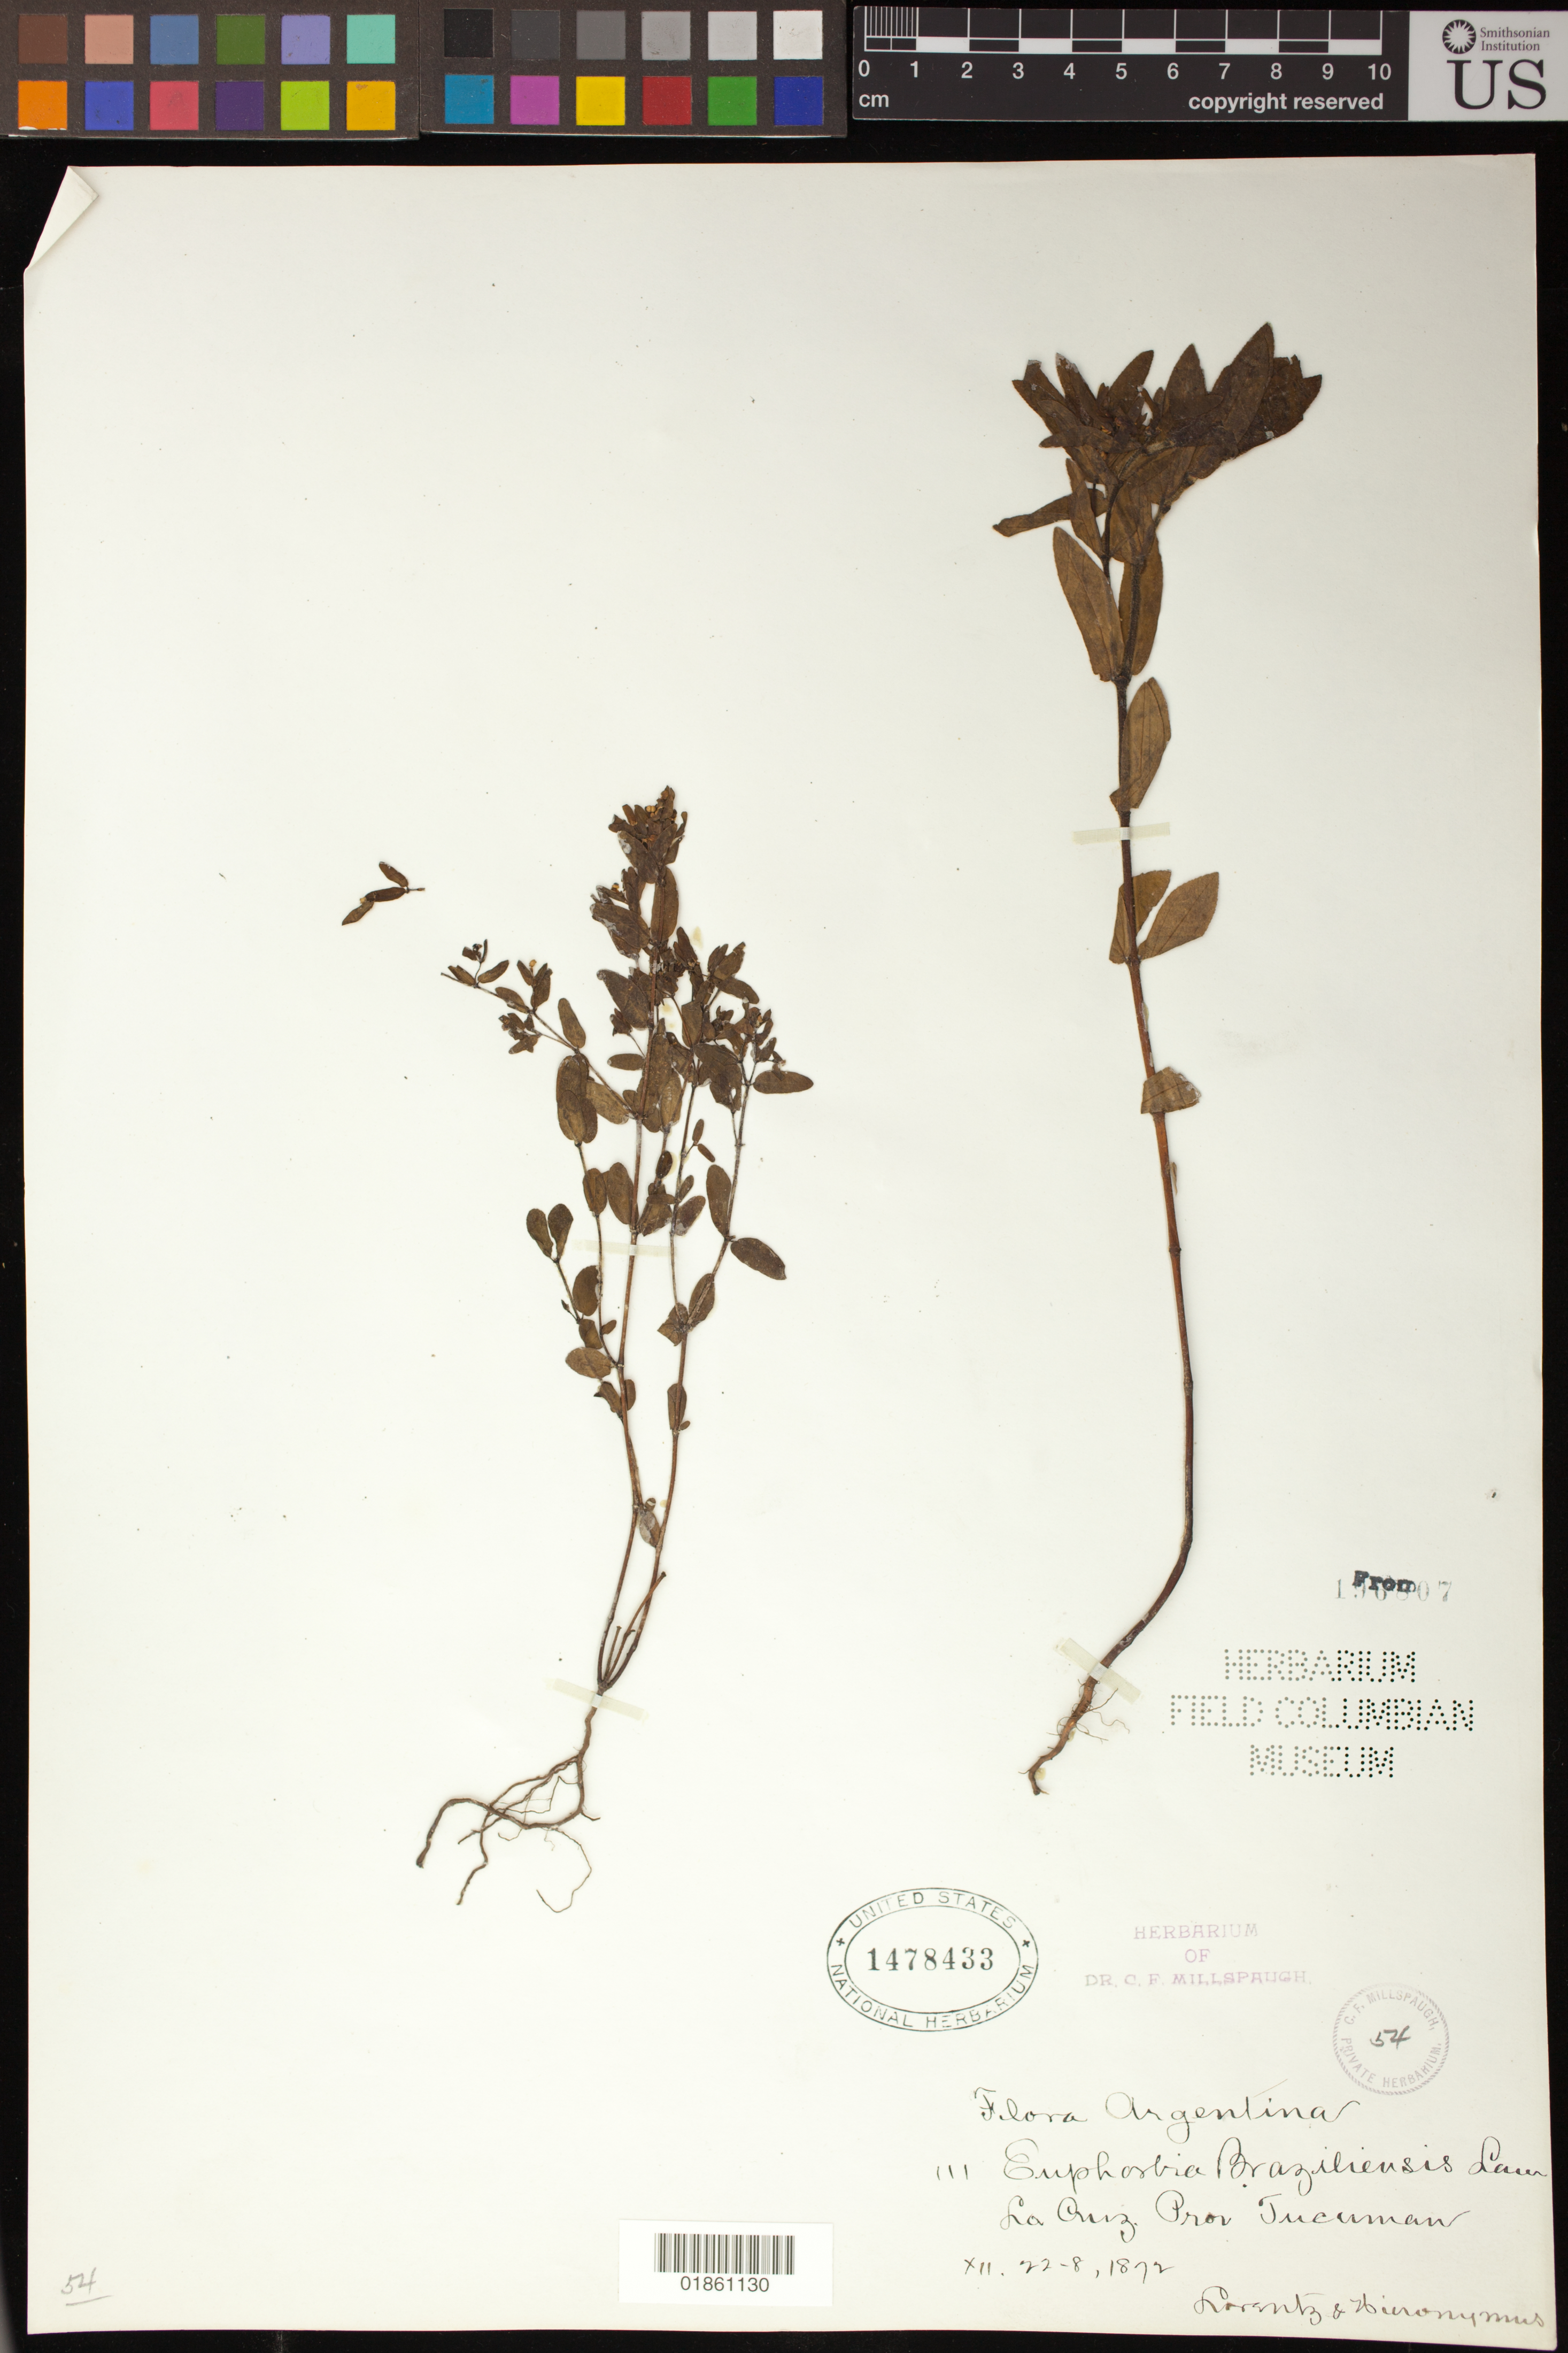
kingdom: Plantae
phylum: Tracheophyta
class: Magnoliopsida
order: Malpighiales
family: Euphorbiaceae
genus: Euphorbia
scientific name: Euphorbia hyssopifolia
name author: L.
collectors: -. Lorentz & -. Hieronymus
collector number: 111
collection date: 1872-08-22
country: Argentina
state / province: Tucuman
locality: La Cruz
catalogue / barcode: US 1478433